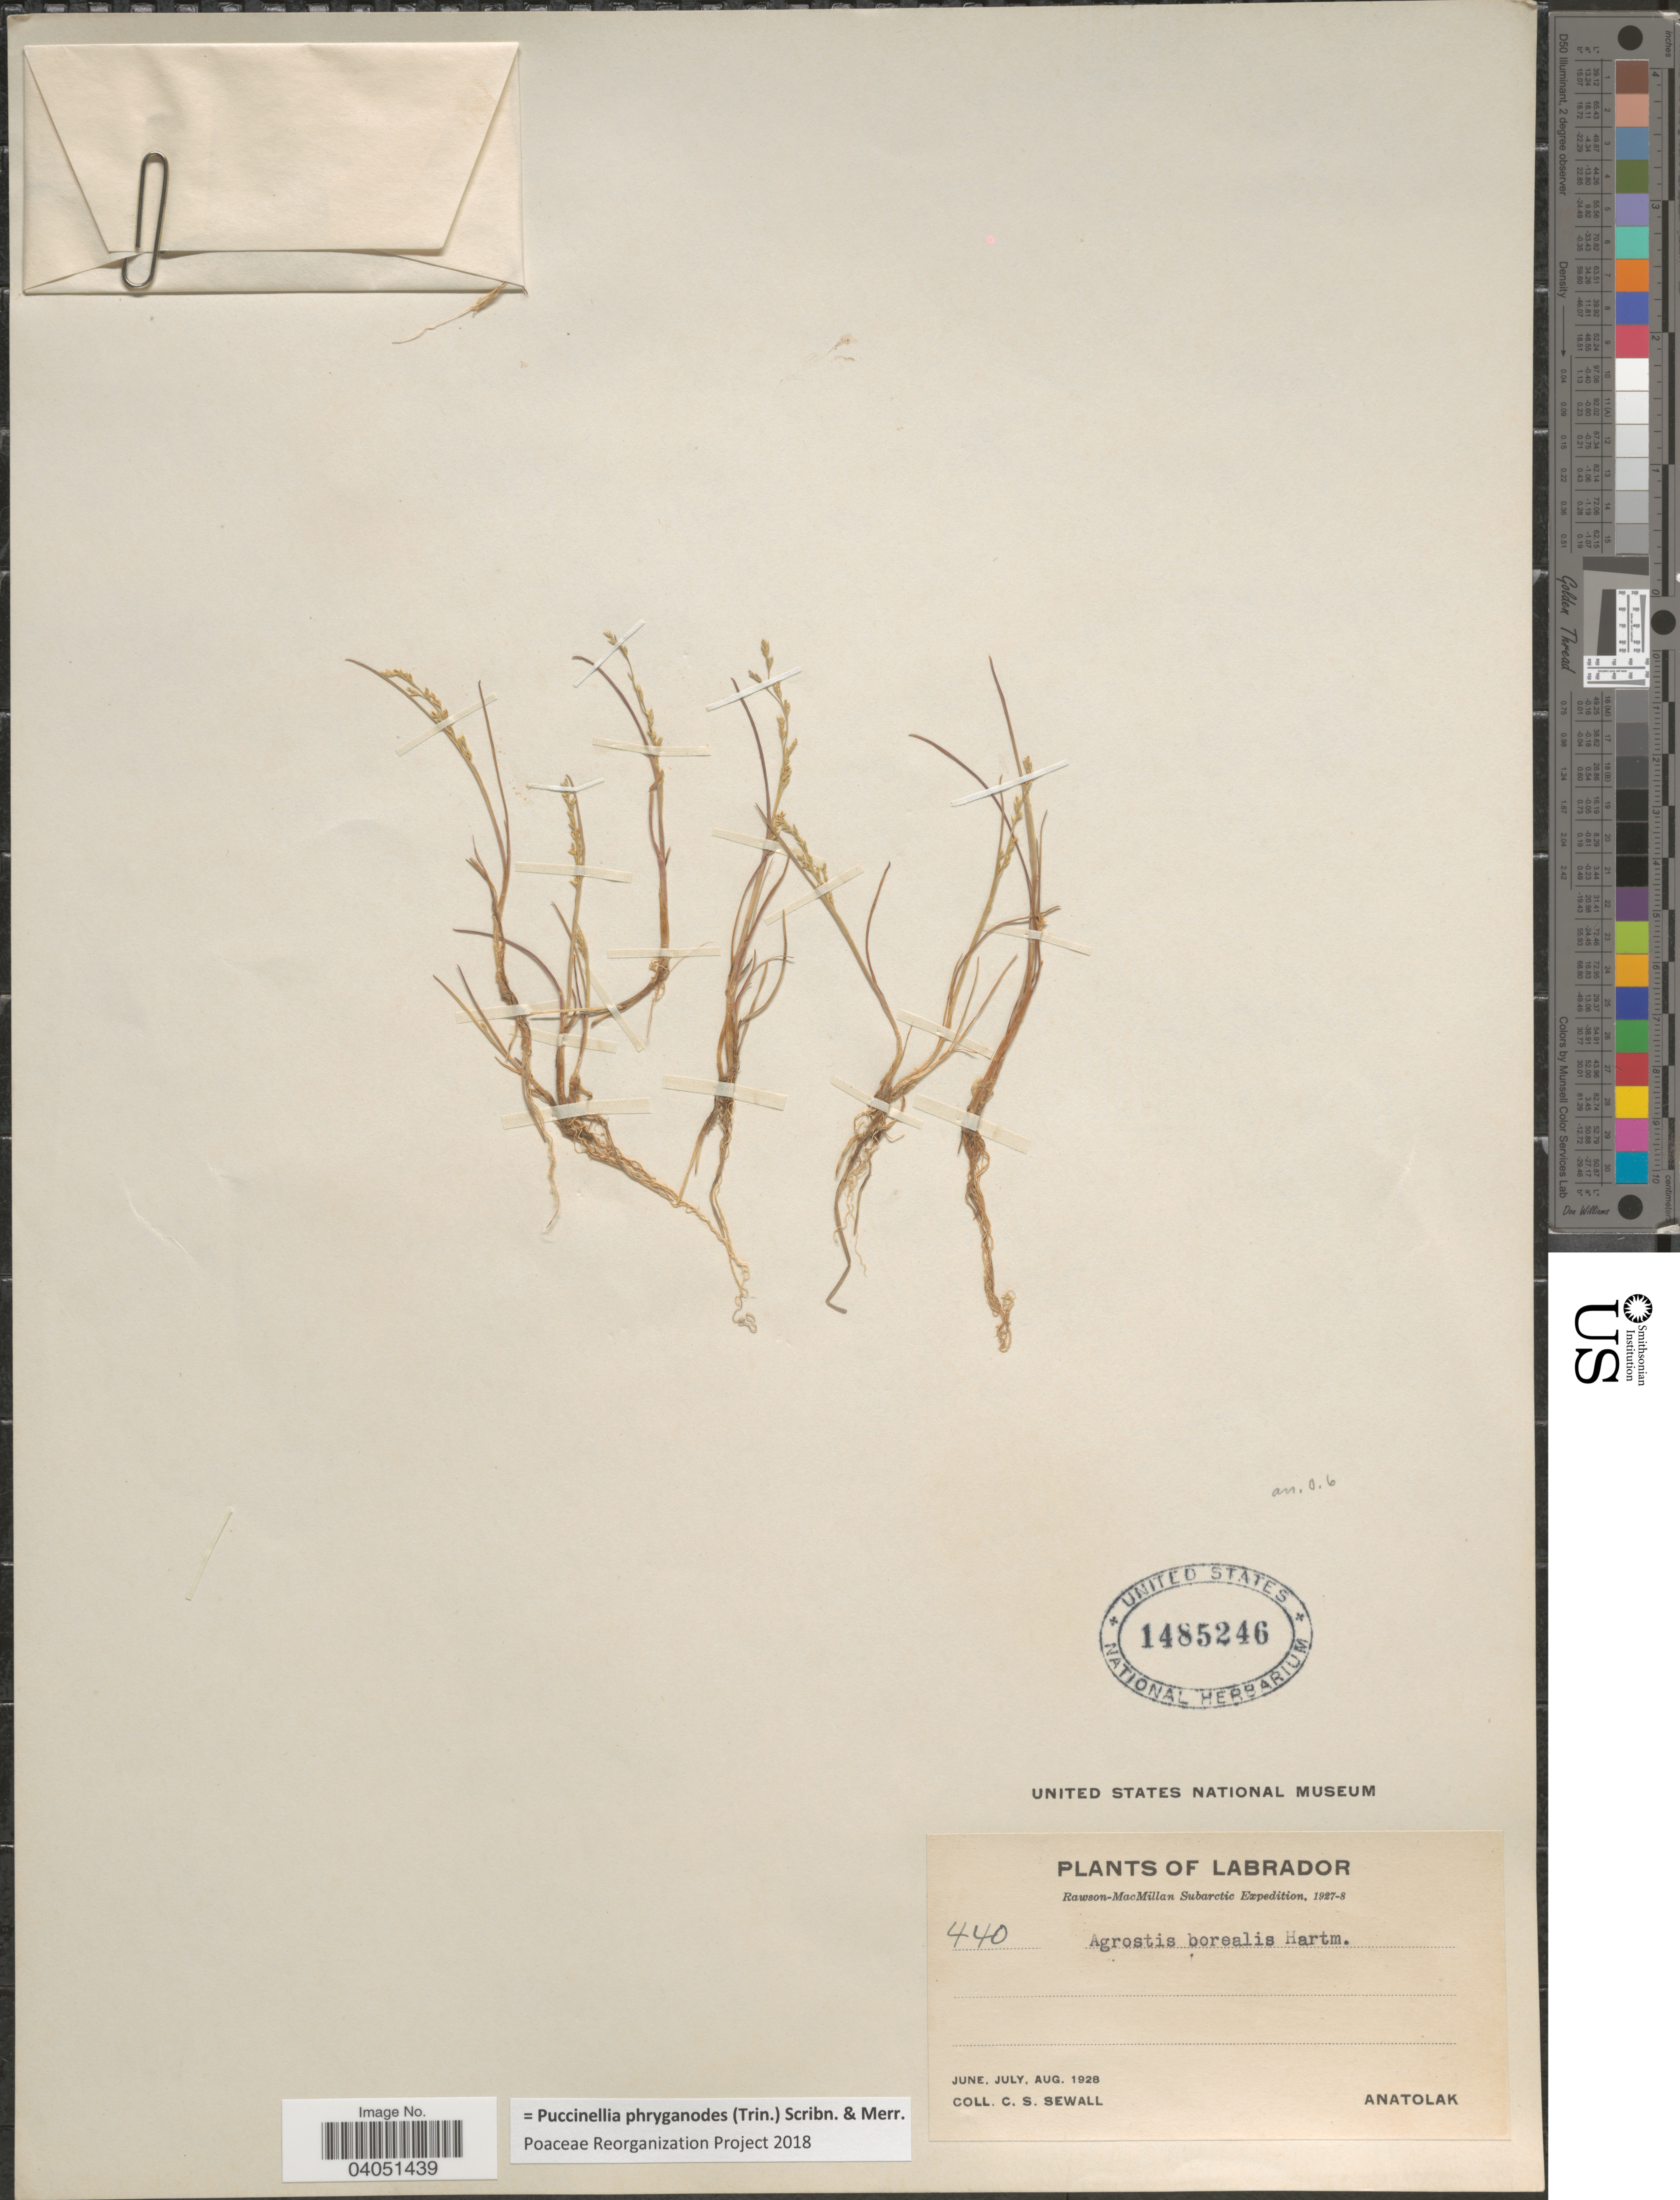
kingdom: Plantae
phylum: Tracheophyta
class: Liliopsida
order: Poales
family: Poaceae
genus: Puccinellia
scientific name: Puccinellia phryganodes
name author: (Trin.) Scribn. & Merr.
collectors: C. Sewall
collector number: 440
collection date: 1928-06/1928-08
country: Canada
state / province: Newfoundland and Labrador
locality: Labrador. Anatolak.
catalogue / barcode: US 1485246